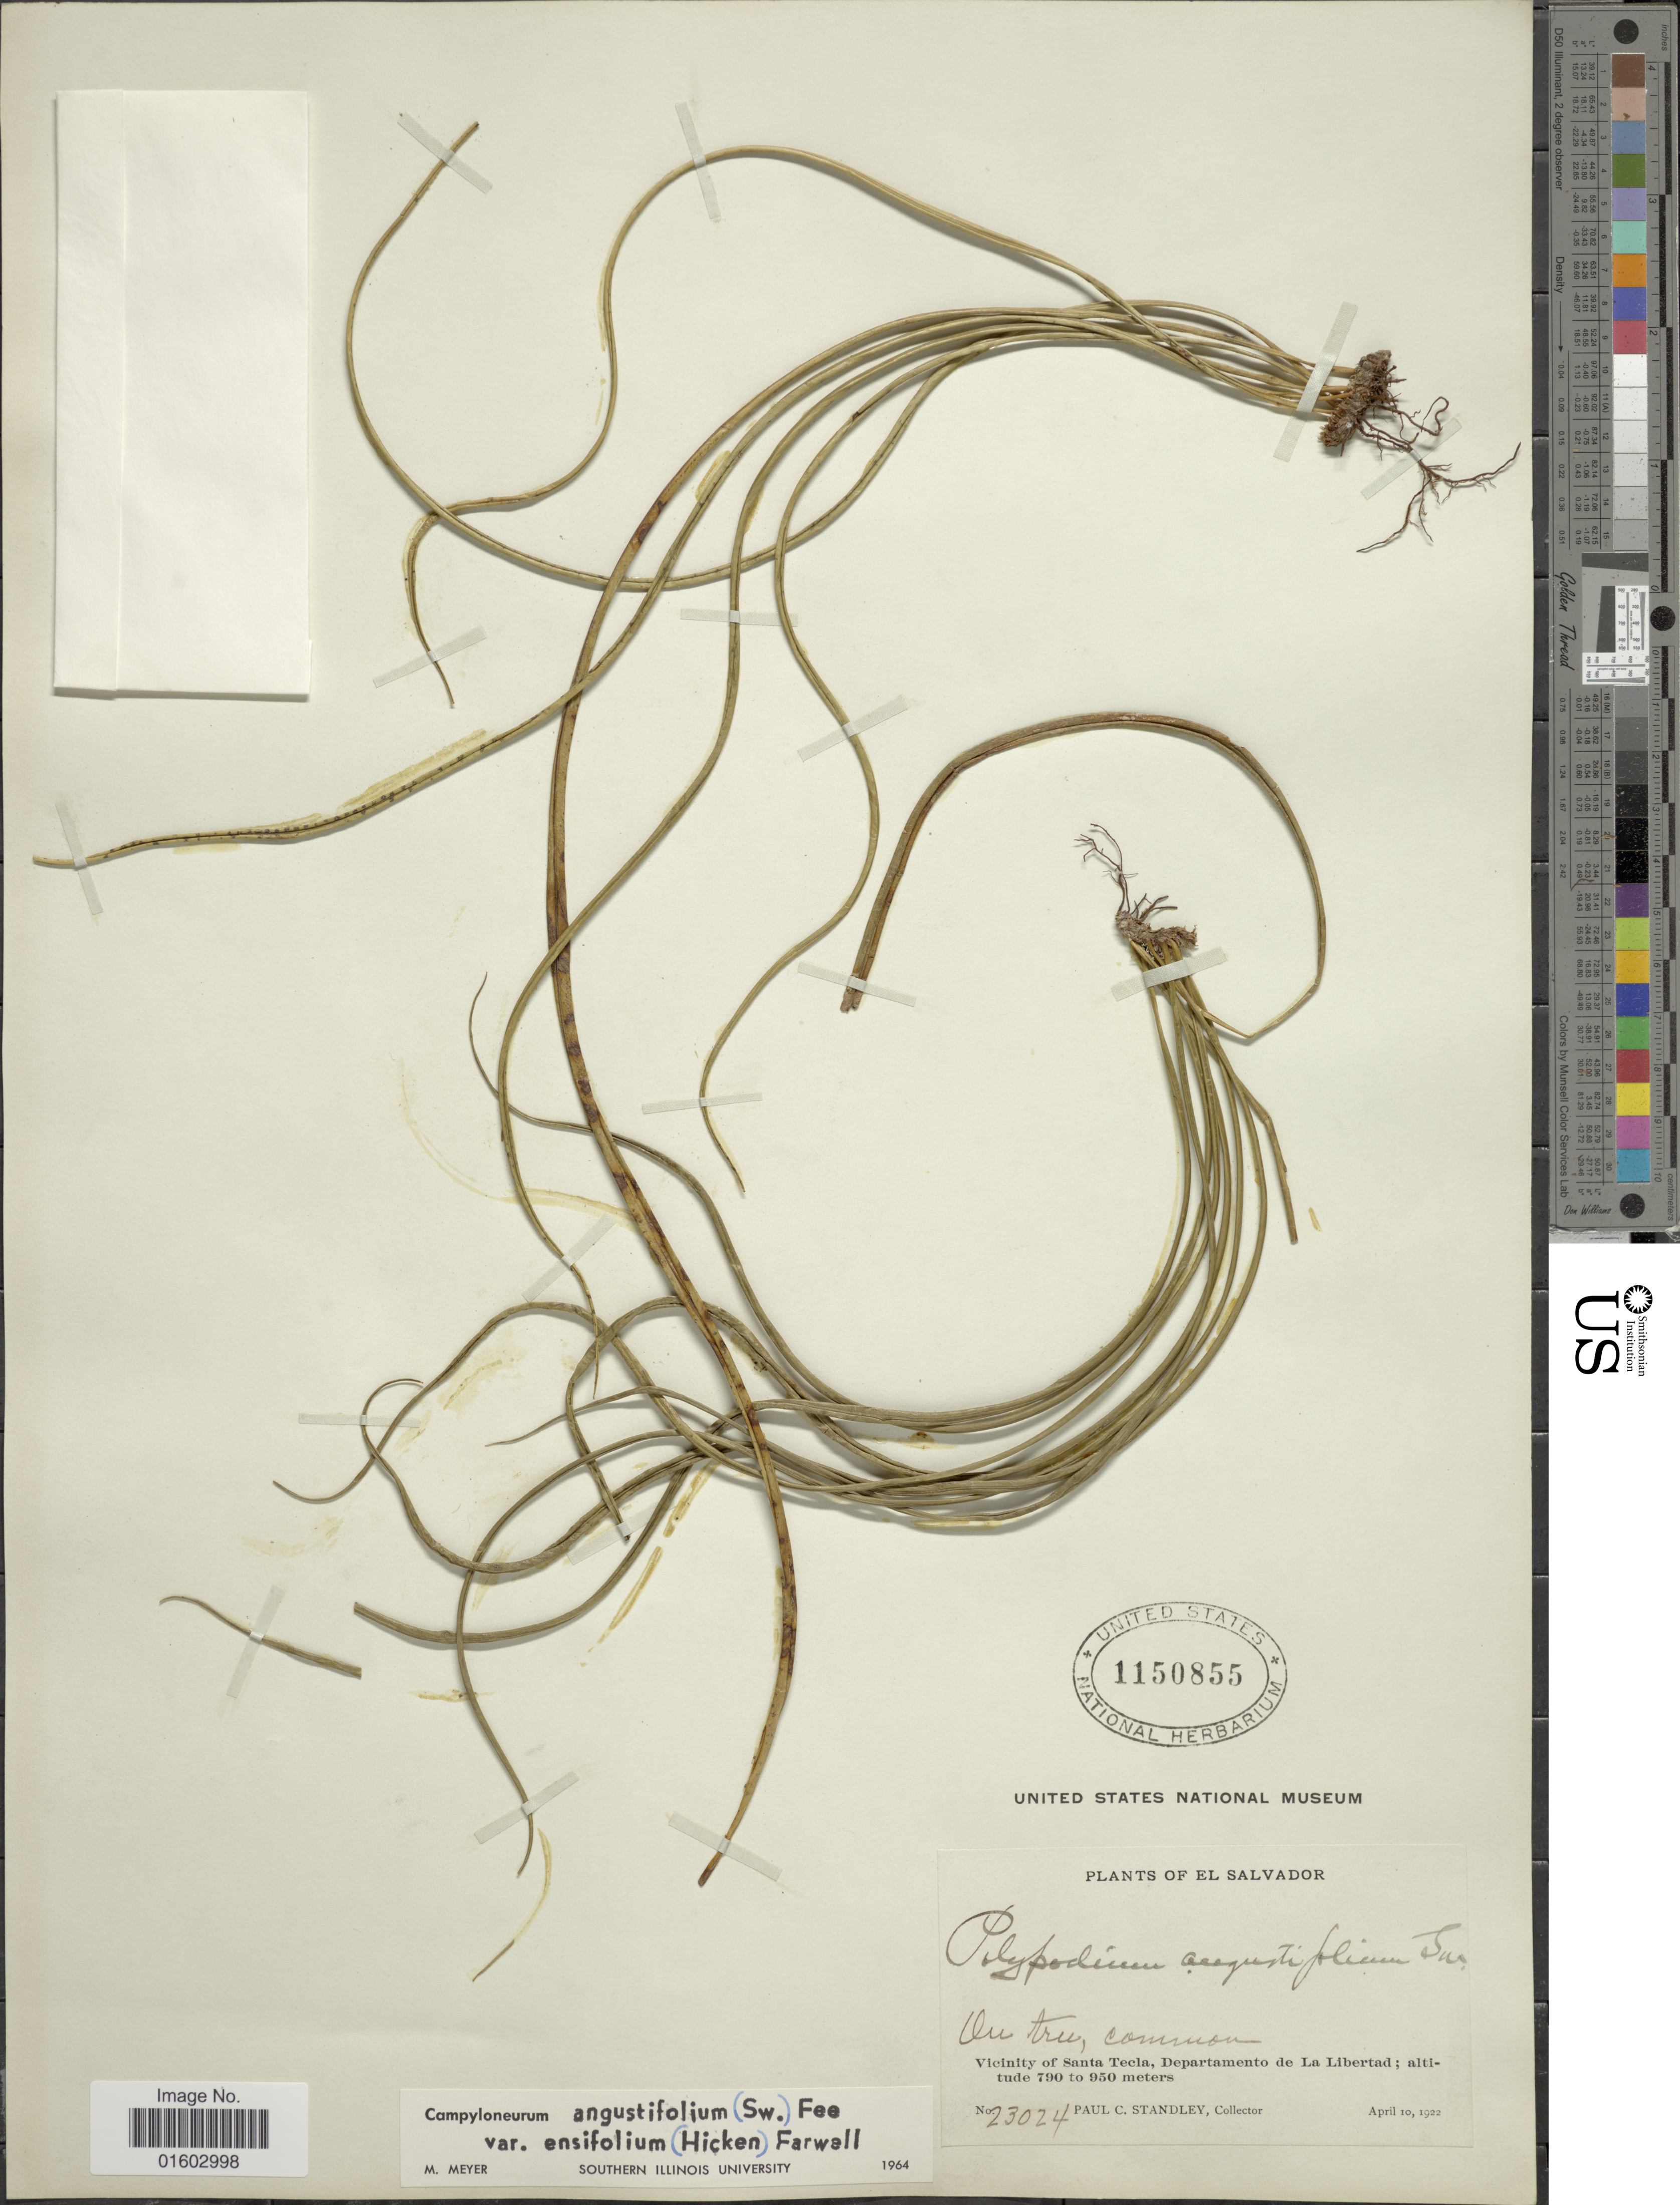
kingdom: Plantae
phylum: Tracheophyta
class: Polypodiopsida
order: Polypodiales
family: Polypodiaceae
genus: Campyloneurum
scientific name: Campyloneurum ensifolium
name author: (Willd.) J. Sm.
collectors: P. C. Standley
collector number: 23024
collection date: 1922-04-10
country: El Salvador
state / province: La Libertad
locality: Vicinity of Santa Tecla, Departamento de La Libertad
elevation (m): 790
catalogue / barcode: US 1150855